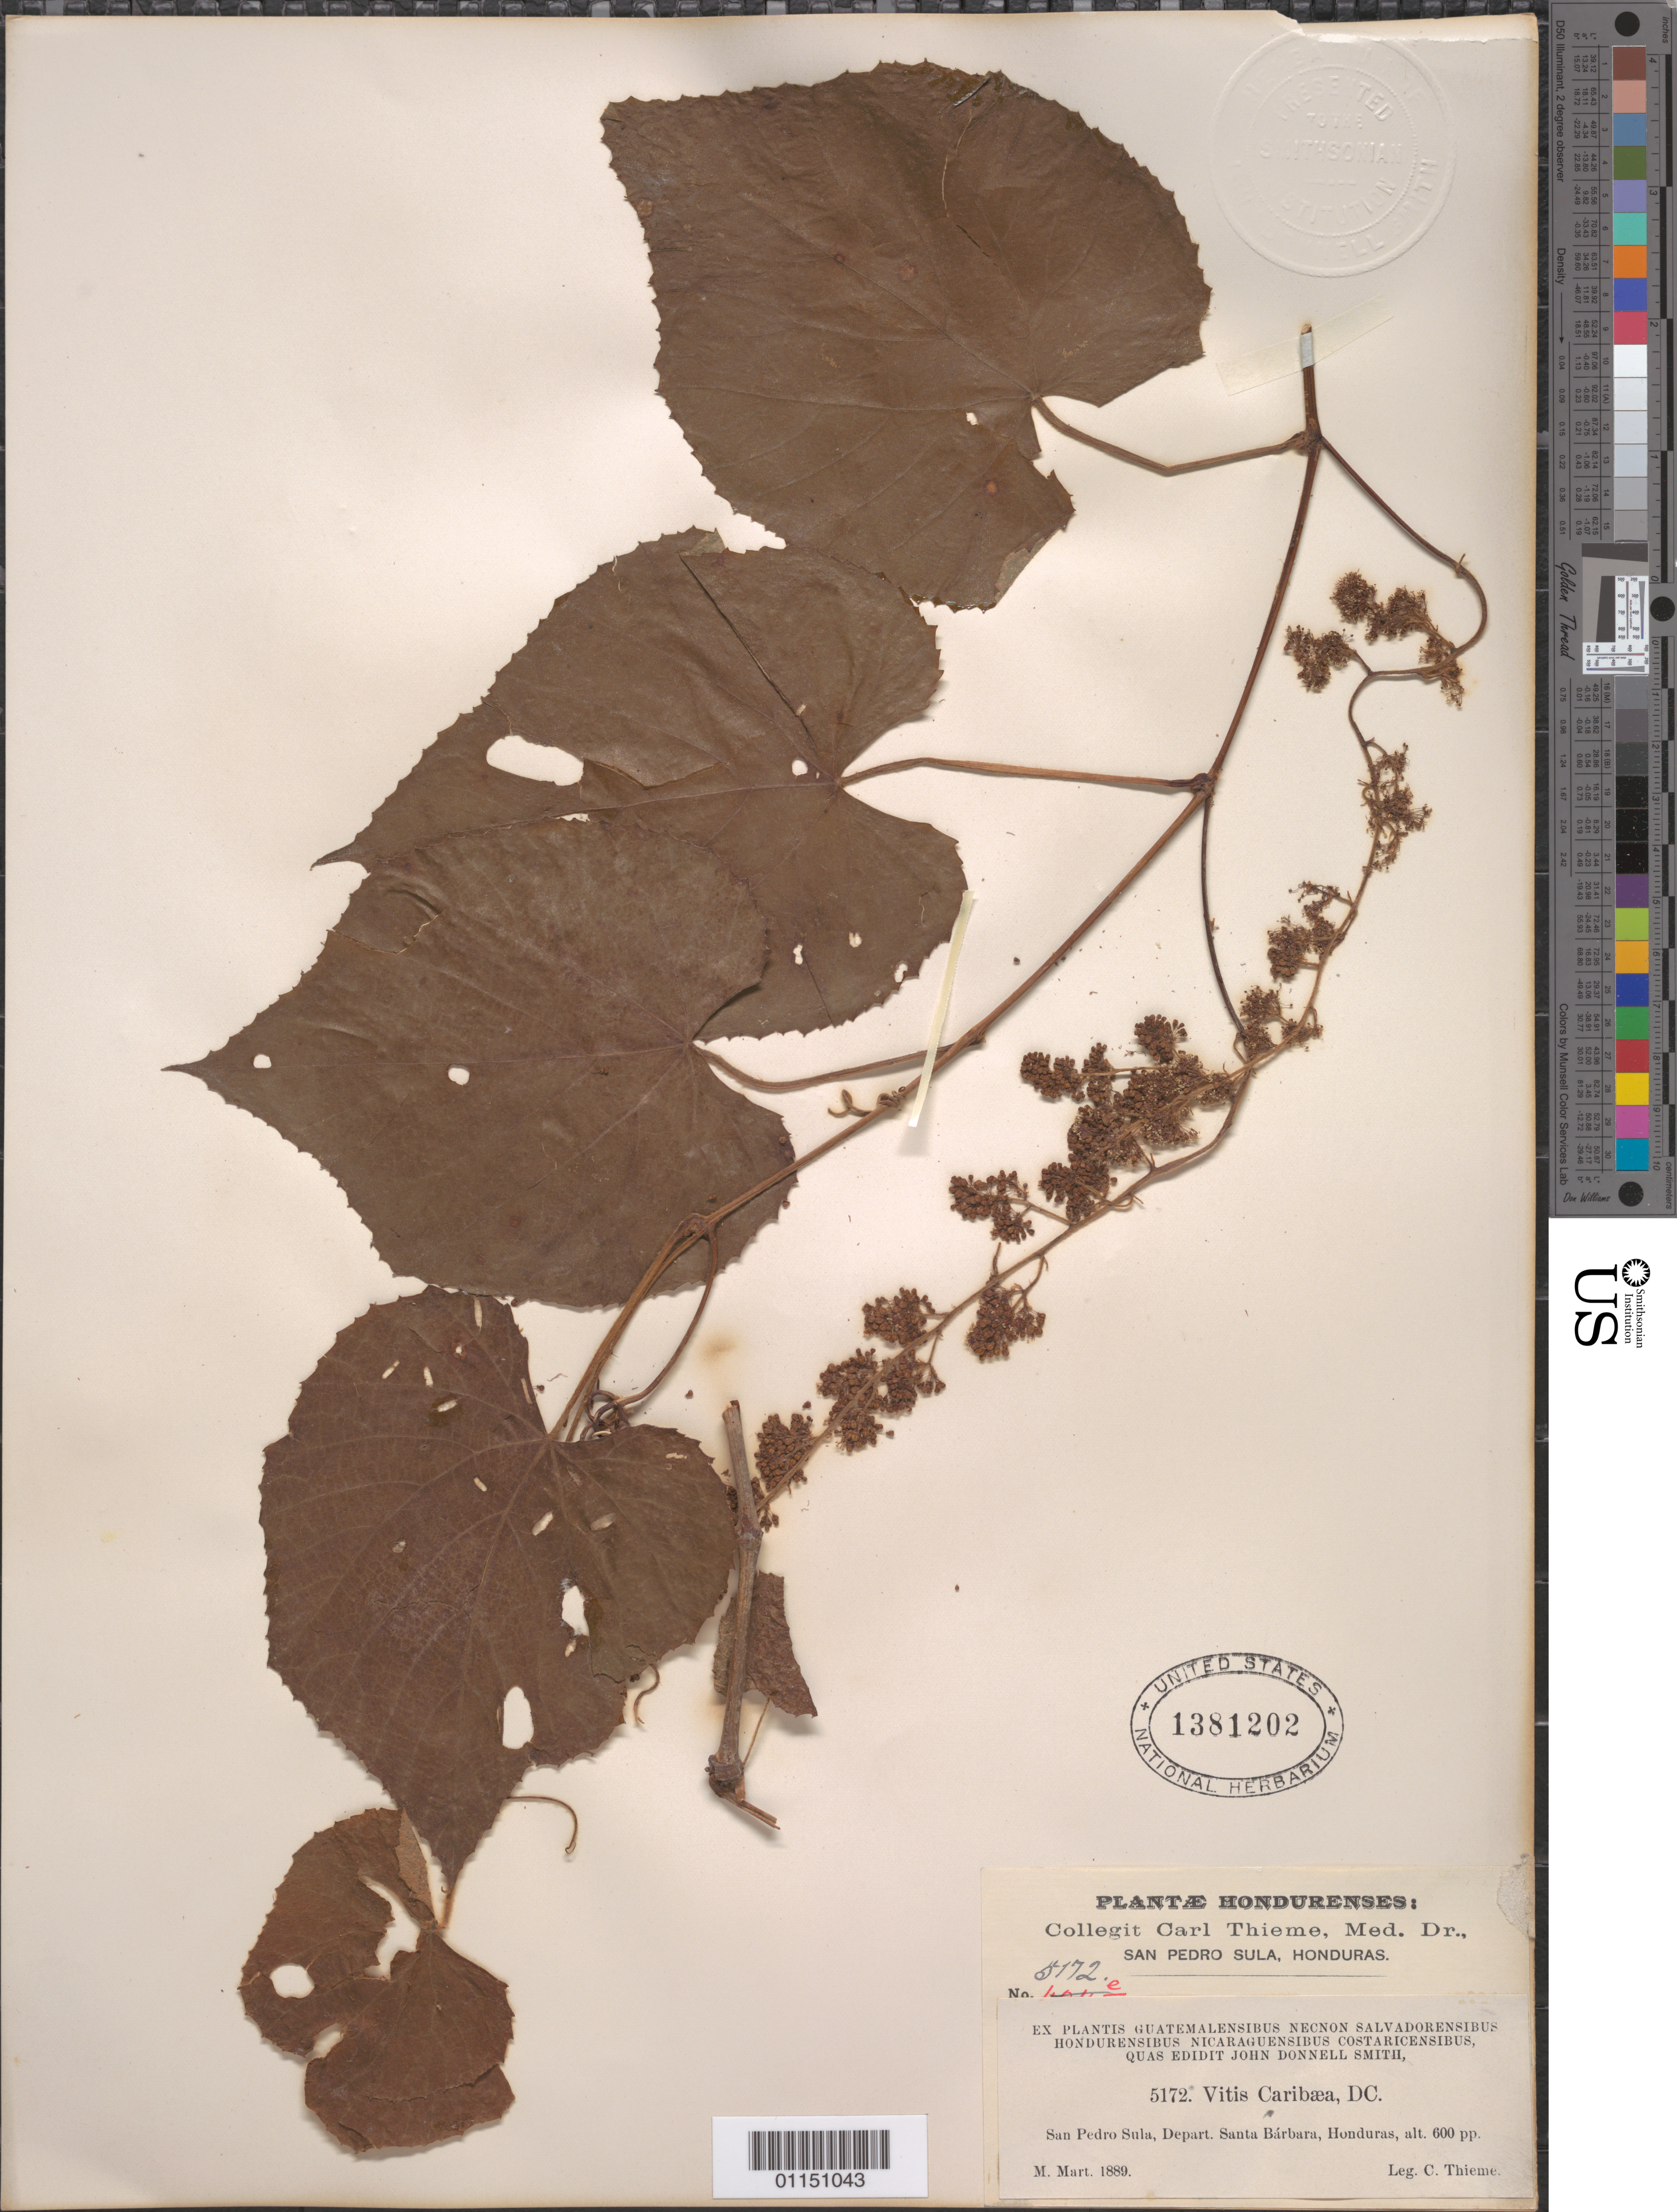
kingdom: Plantae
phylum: Tracheophyta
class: Magnoliopsida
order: Vitales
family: Vitaceae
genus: Vitis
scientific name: Vitis tiliaefolia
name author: Willd.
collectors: C. Thieme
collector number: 5172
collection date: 1889-03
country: Honduras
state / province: Santa Bárbara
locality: San Pedro Sula.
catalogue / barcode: US 1381202